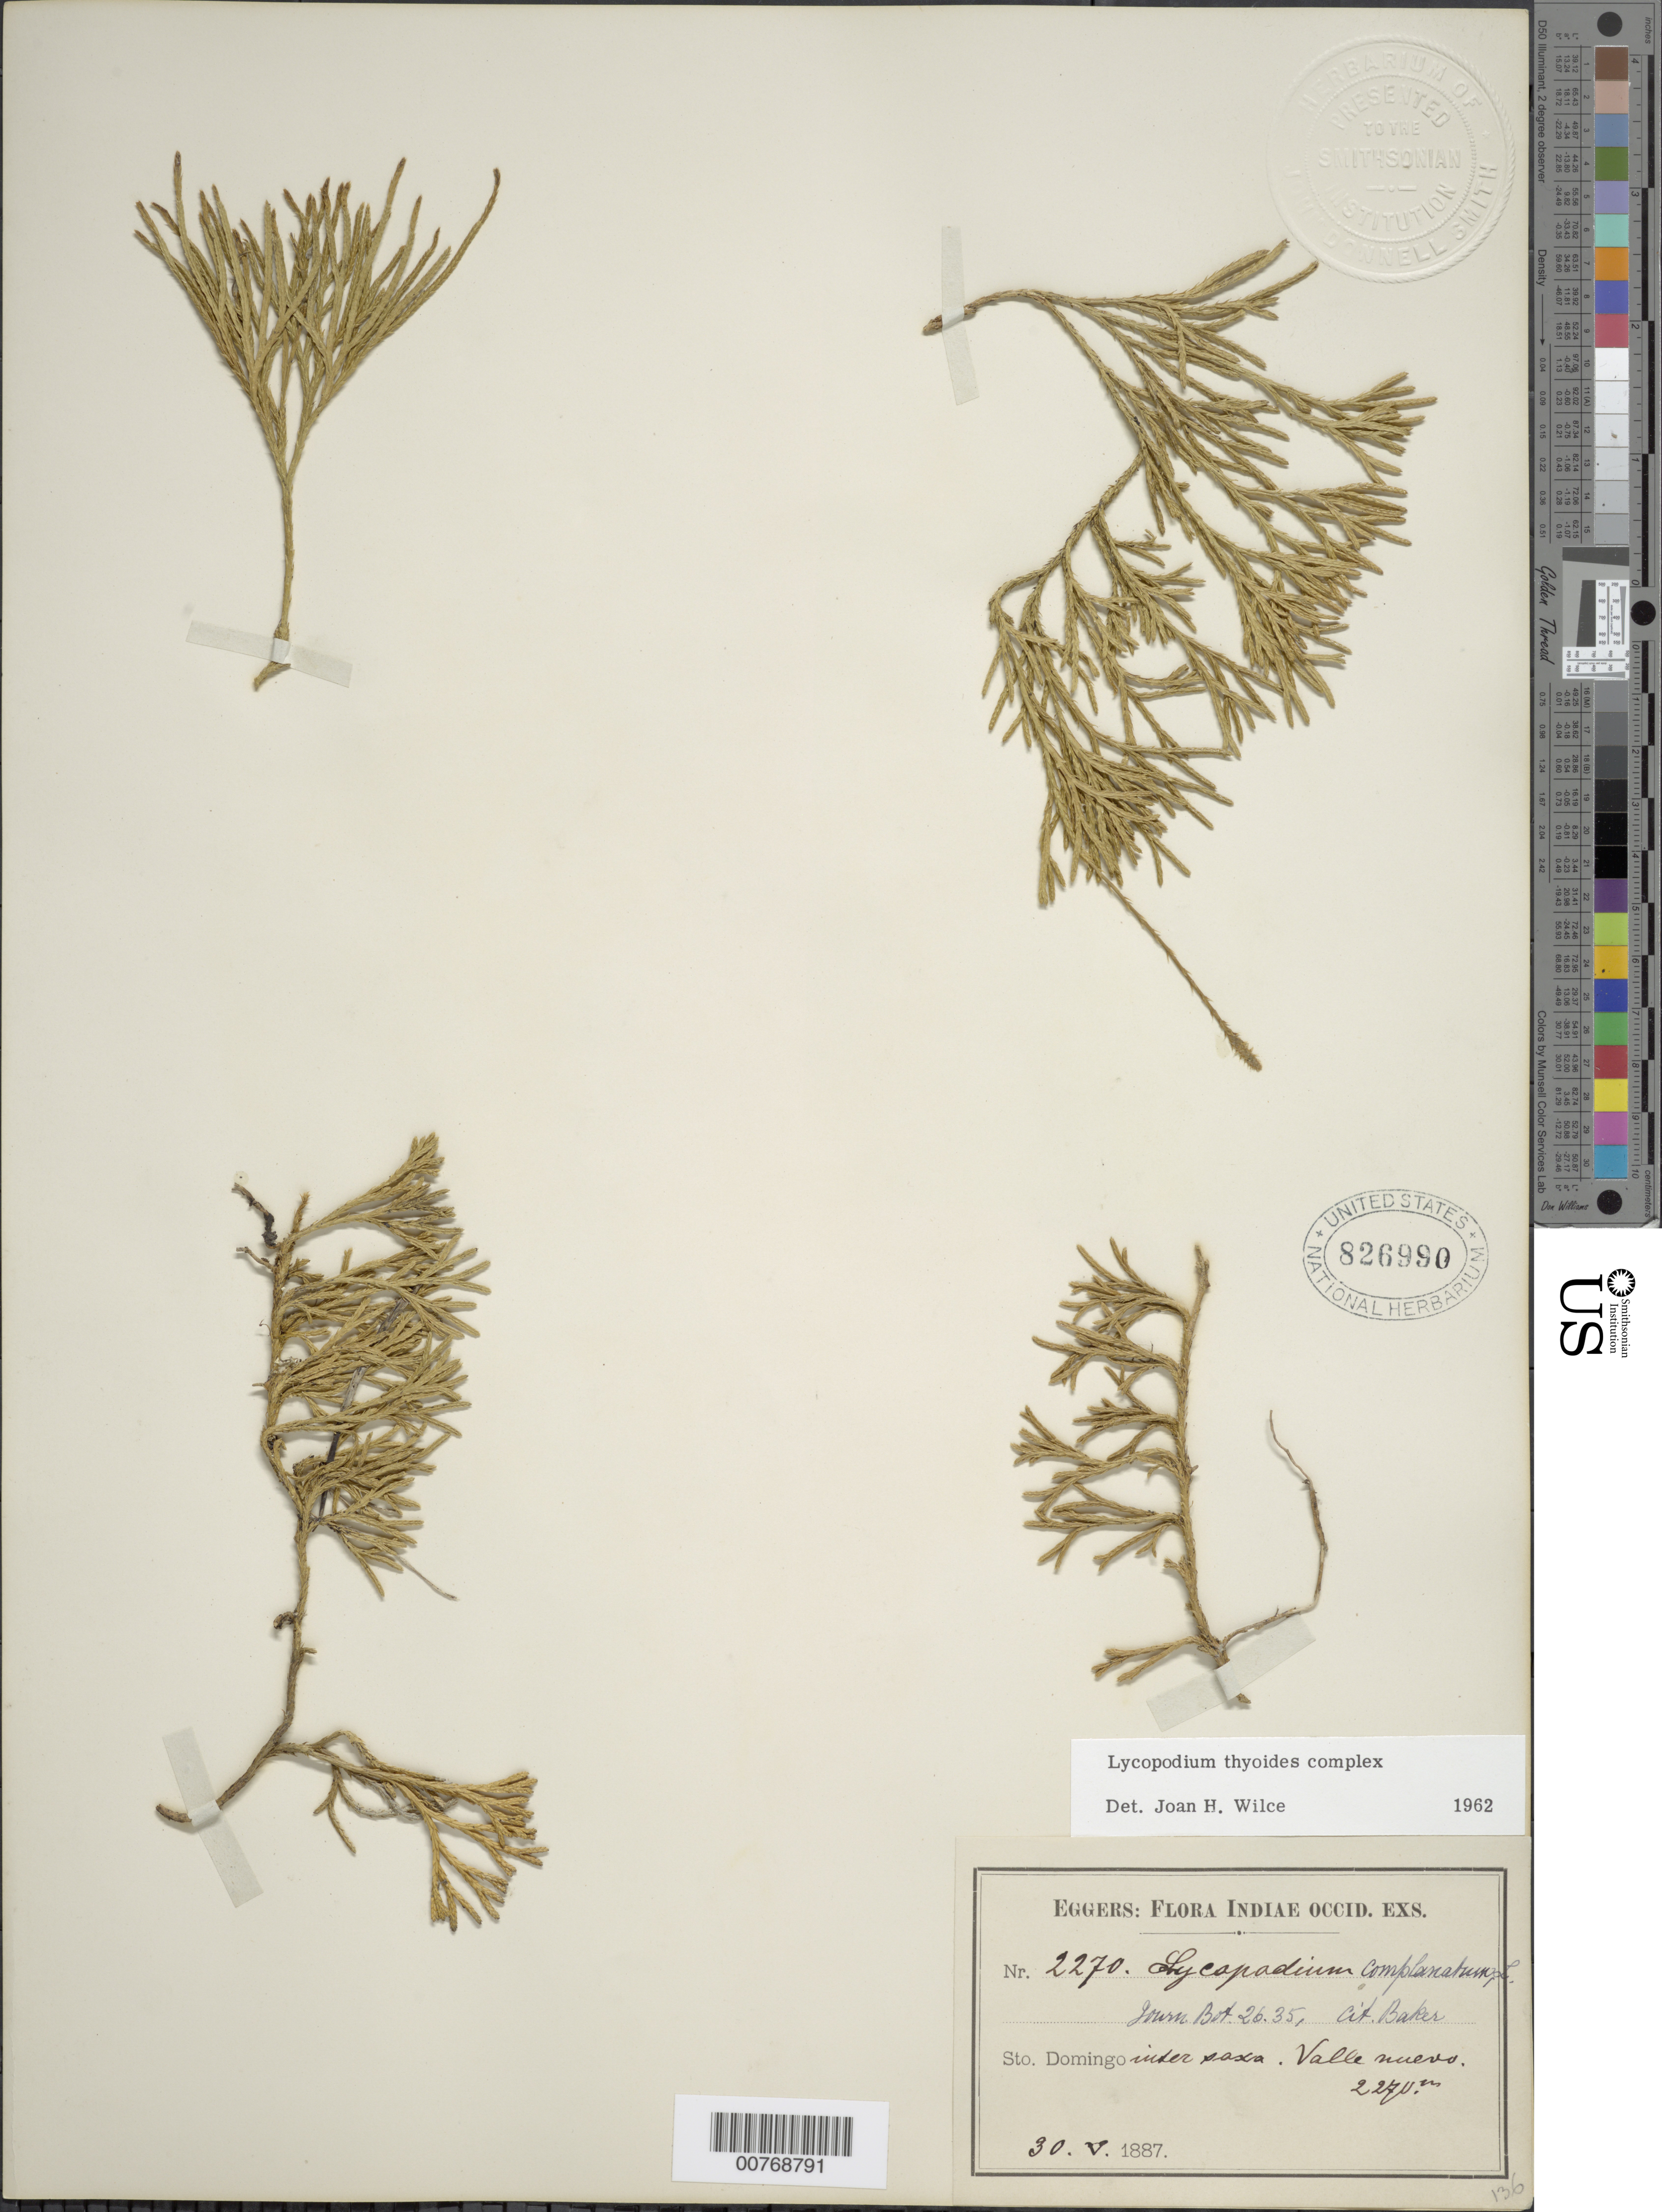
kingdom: Plantae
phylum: Tracheophyta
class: Lycopodiopsida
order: Lycopodiales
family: Lycopodiaceae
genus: Diphasiastrum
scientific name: Diphasiastrum thyoides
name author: (Humb. & Bonpl. ex Willd.) Holub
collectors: H. F. A. von Eggers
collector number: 2270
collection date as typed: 30 May 1887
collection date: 1887-05-30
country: Dominican Republic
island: Hispaniola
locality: Santo Domingo inter pasca. Valle Nuevp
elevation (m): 2270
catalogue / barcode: US 826990